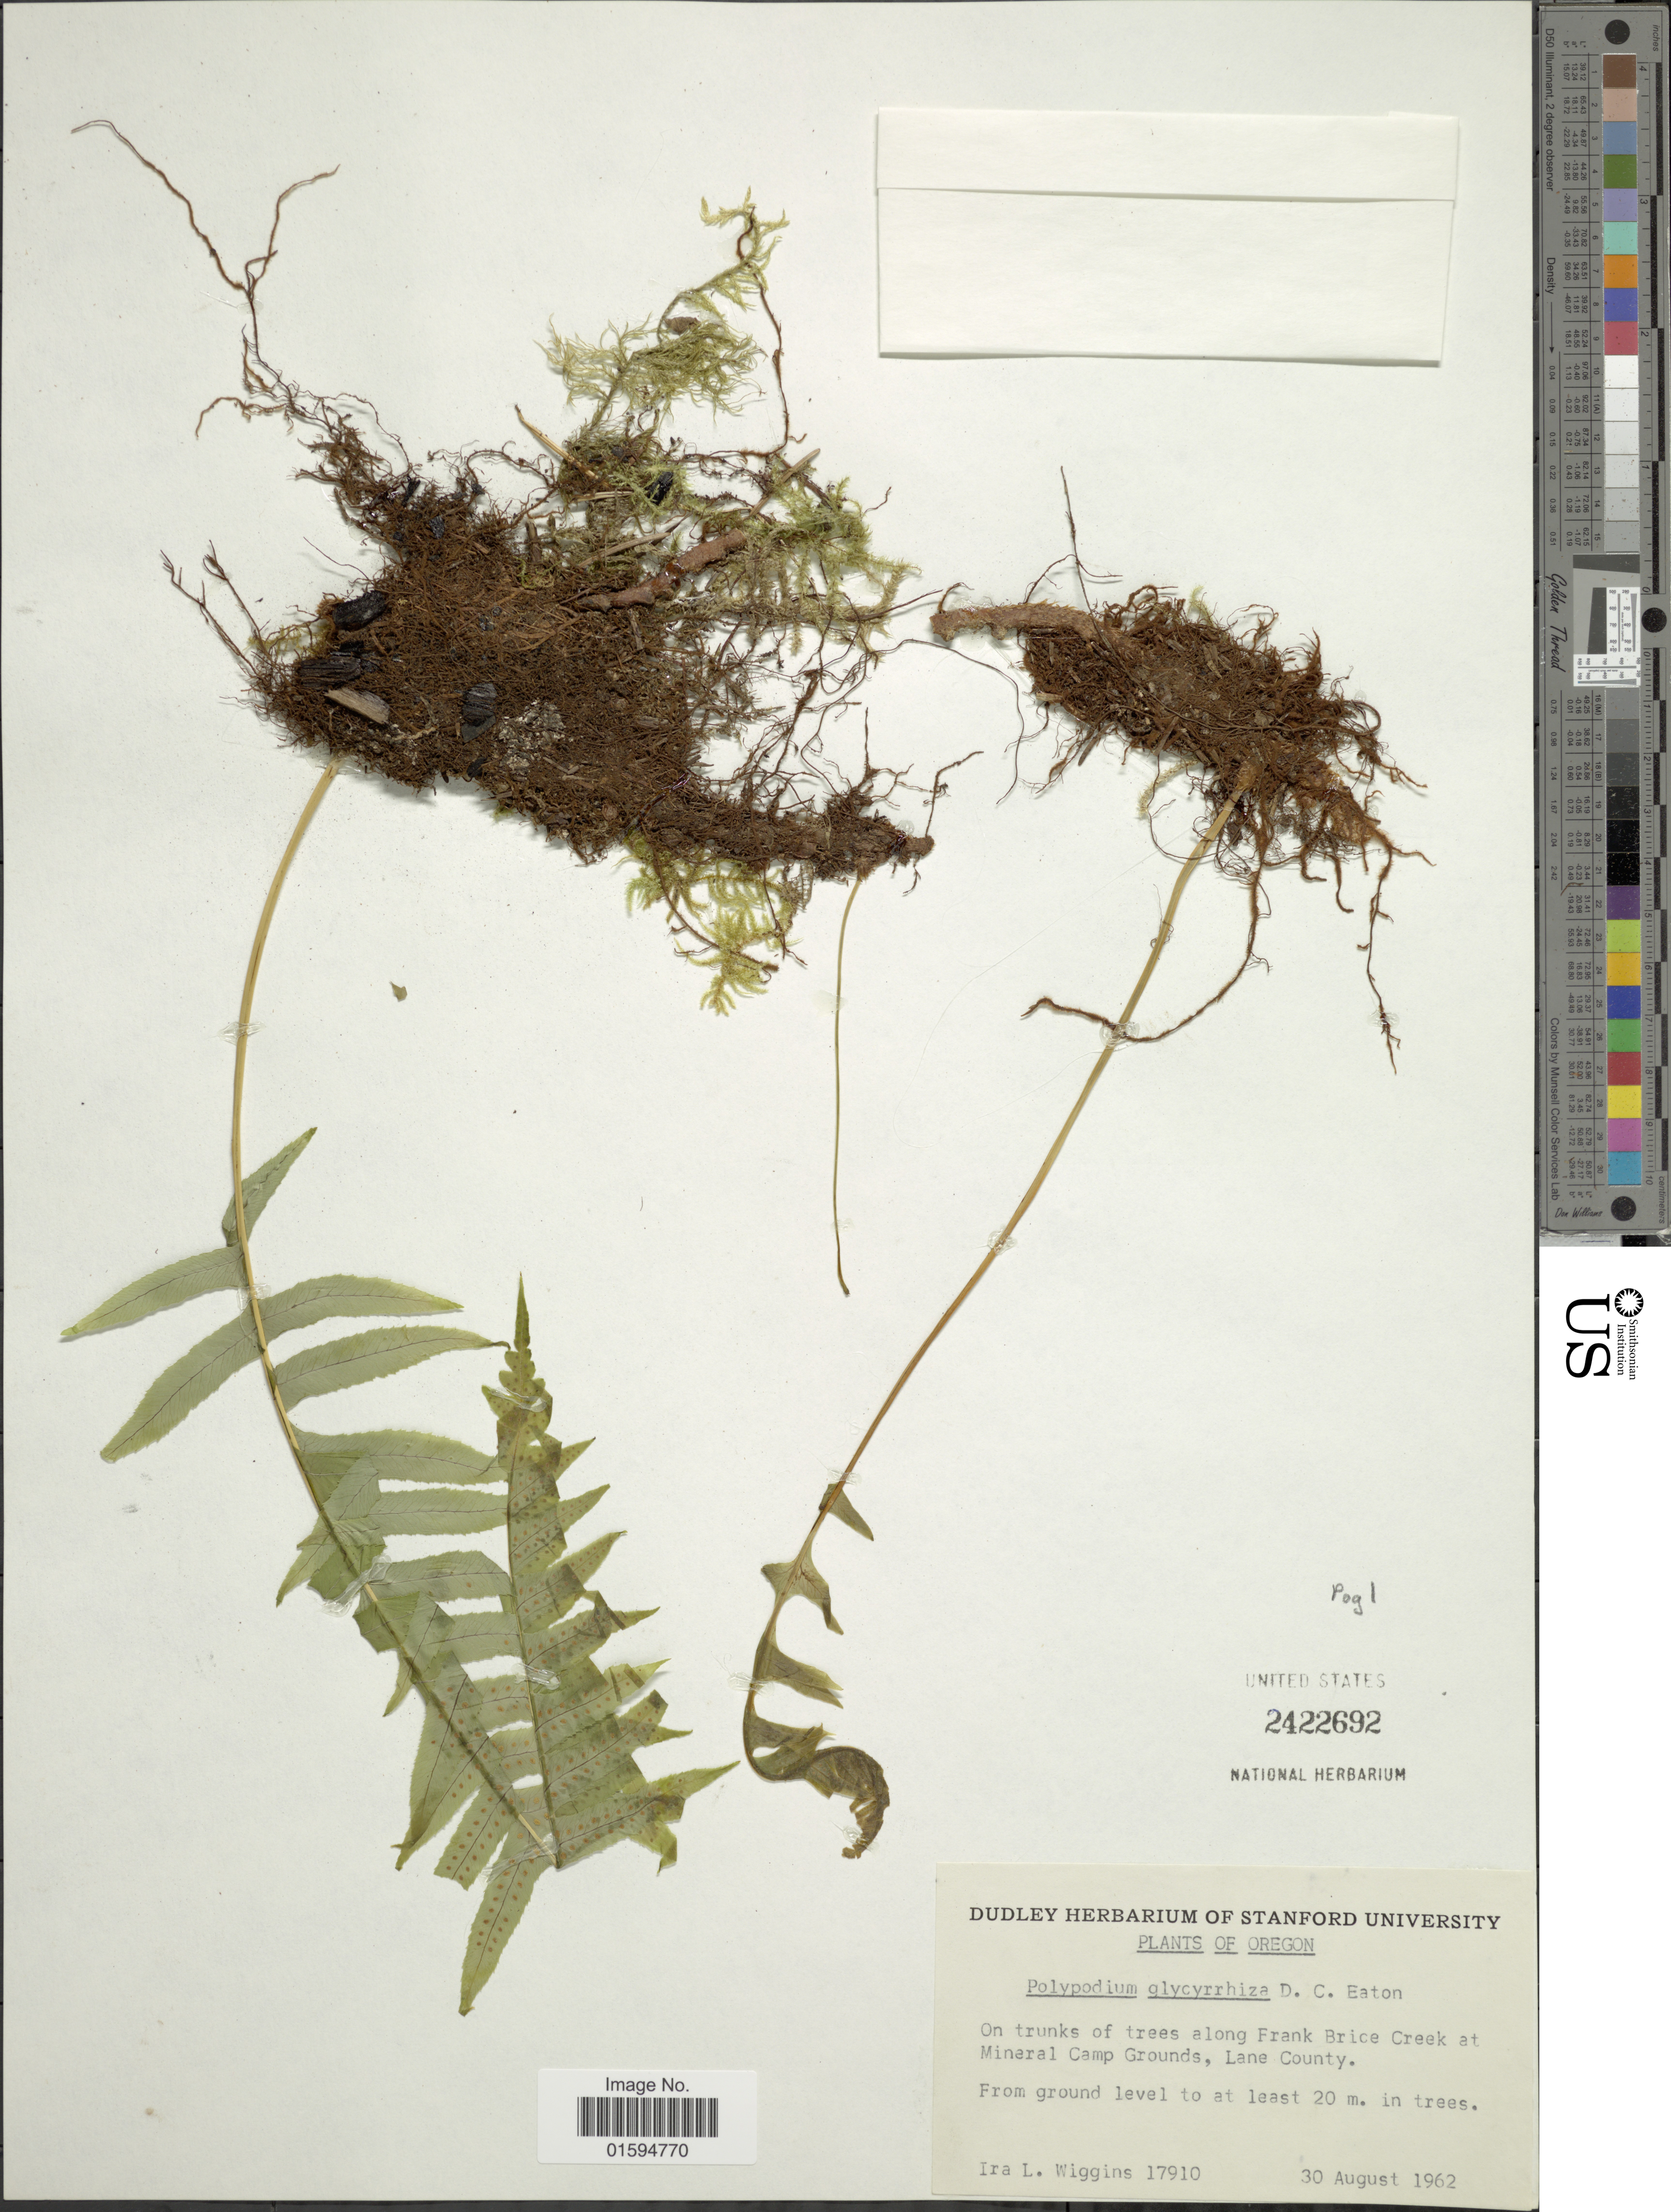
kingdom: Plantae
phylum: Tracheophyta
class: Polypodiopsida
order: Polypodiales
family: Polypodiaceae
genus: Polypodium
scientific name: Polypodium glycyrrhiza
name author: D.C. Eaton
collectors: I. L. Wiggins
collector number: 17910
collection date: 1962-08-30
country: United States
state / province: Oregon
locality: Along Frank Brice Creek at Mineral Camp Grounds, Lane County.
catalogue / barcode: US 2422692